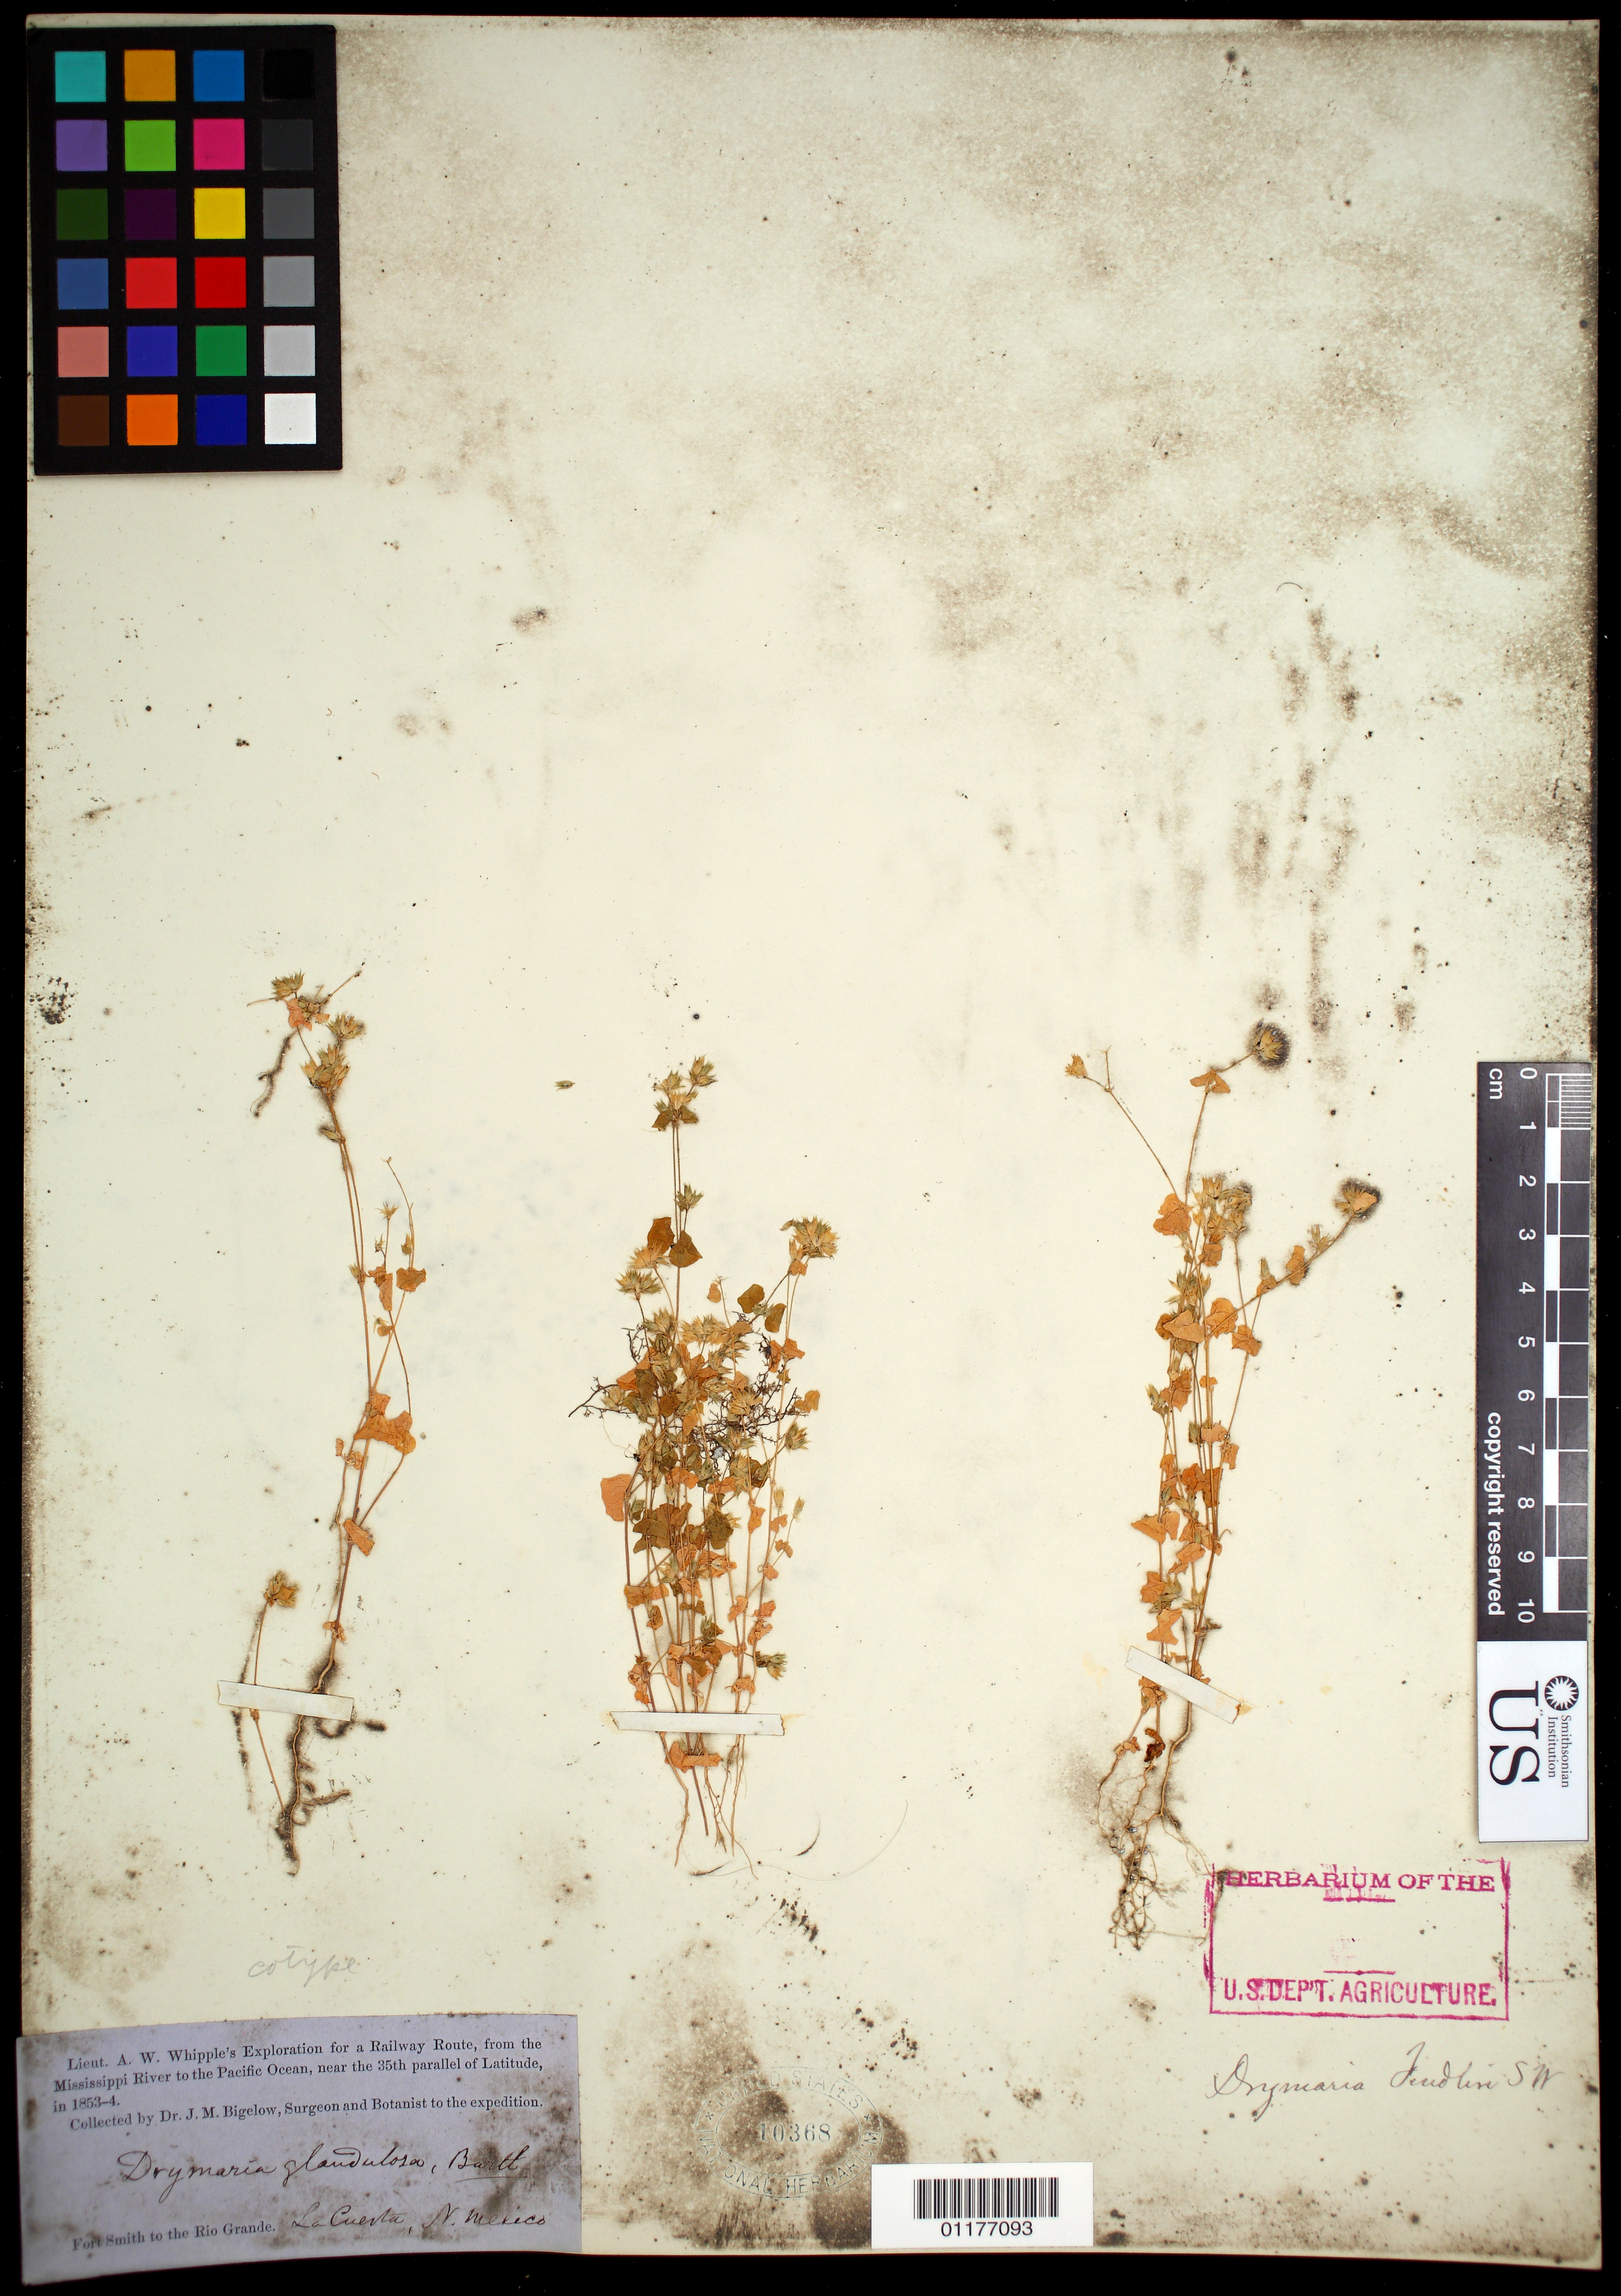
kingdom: Plantae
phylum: Tracheophyta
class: Magnoliopsida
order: Caryophyllales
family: Caryophyllaceae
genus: Drymaria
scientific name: Drymaria glandulosa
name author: Bartl.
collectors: J. M. Bigelow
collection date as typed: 1853 to -- --- 1854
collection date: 1853/1854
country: United States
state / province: New Mexico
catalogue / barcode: US 10368